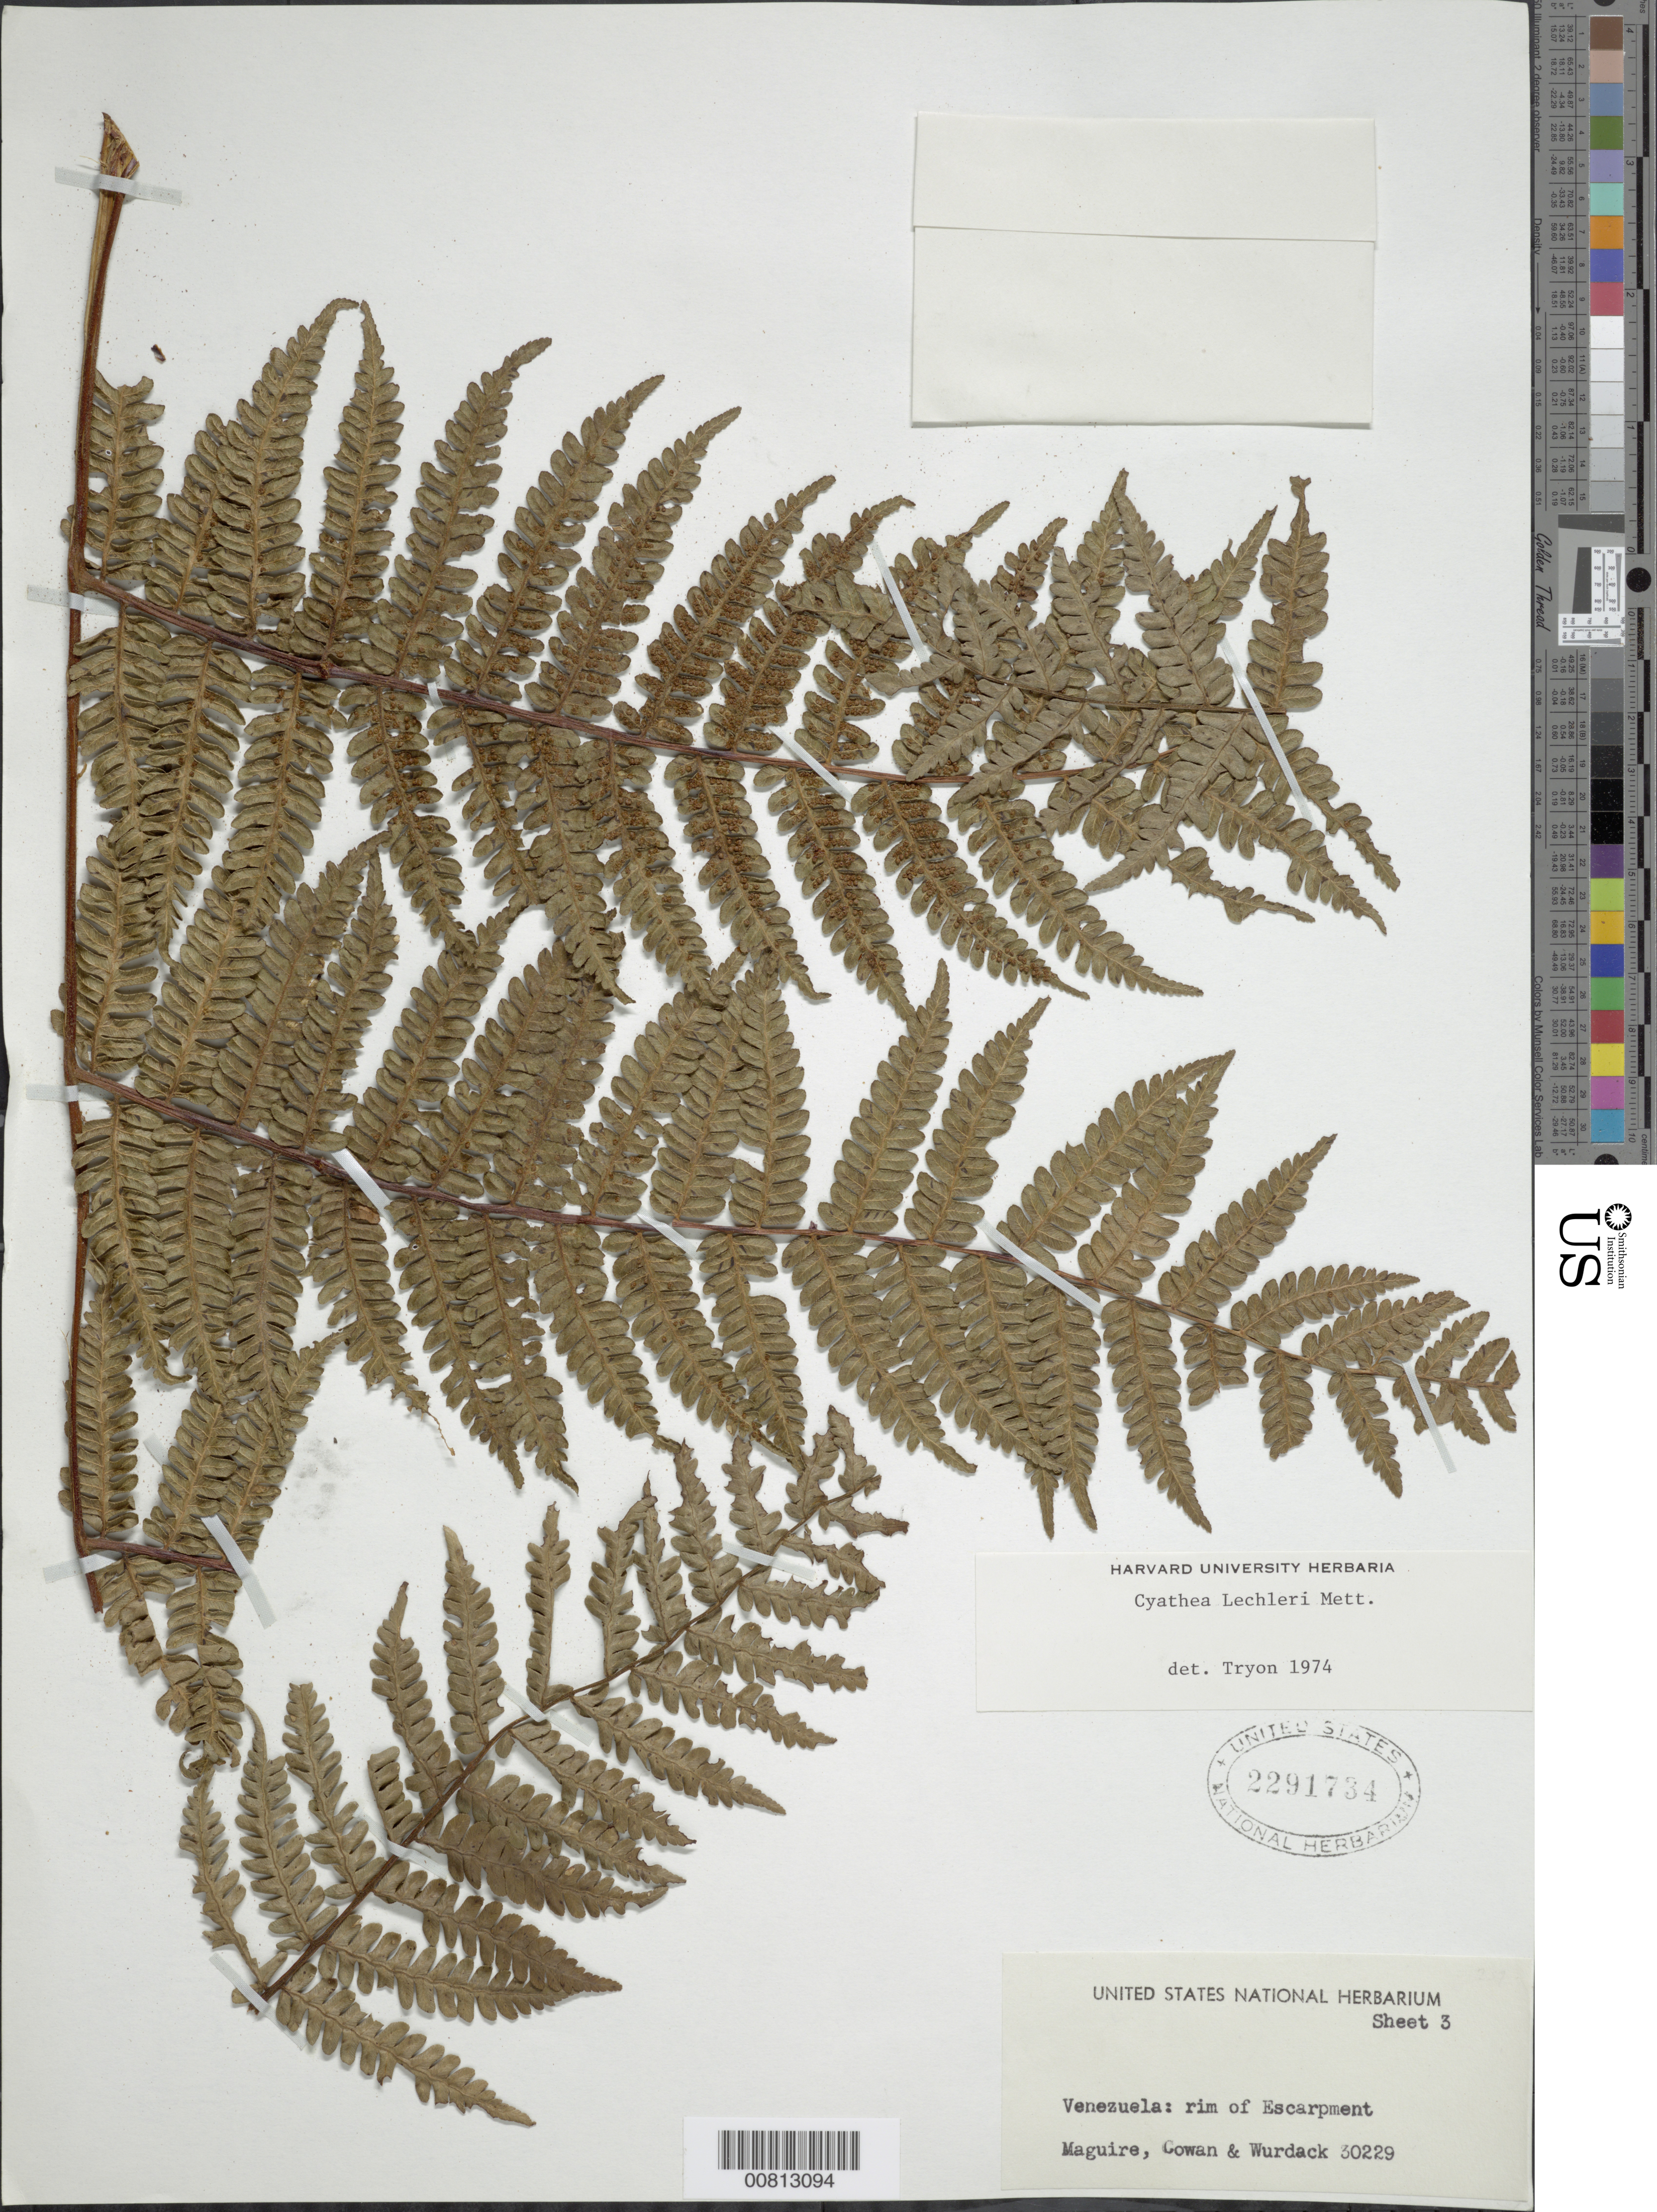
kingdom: Plantae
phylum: Tracheophyta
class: Polypodiopsida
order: Cyatheales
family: Cyatheaceae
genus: Cyathea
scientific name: Cyathea lechleri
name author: Mett.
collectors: Maguire, --, Cowan & -- Wurdack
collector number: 30229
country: Venezuela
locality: Rim of Escarpment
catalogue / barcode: US 2291734